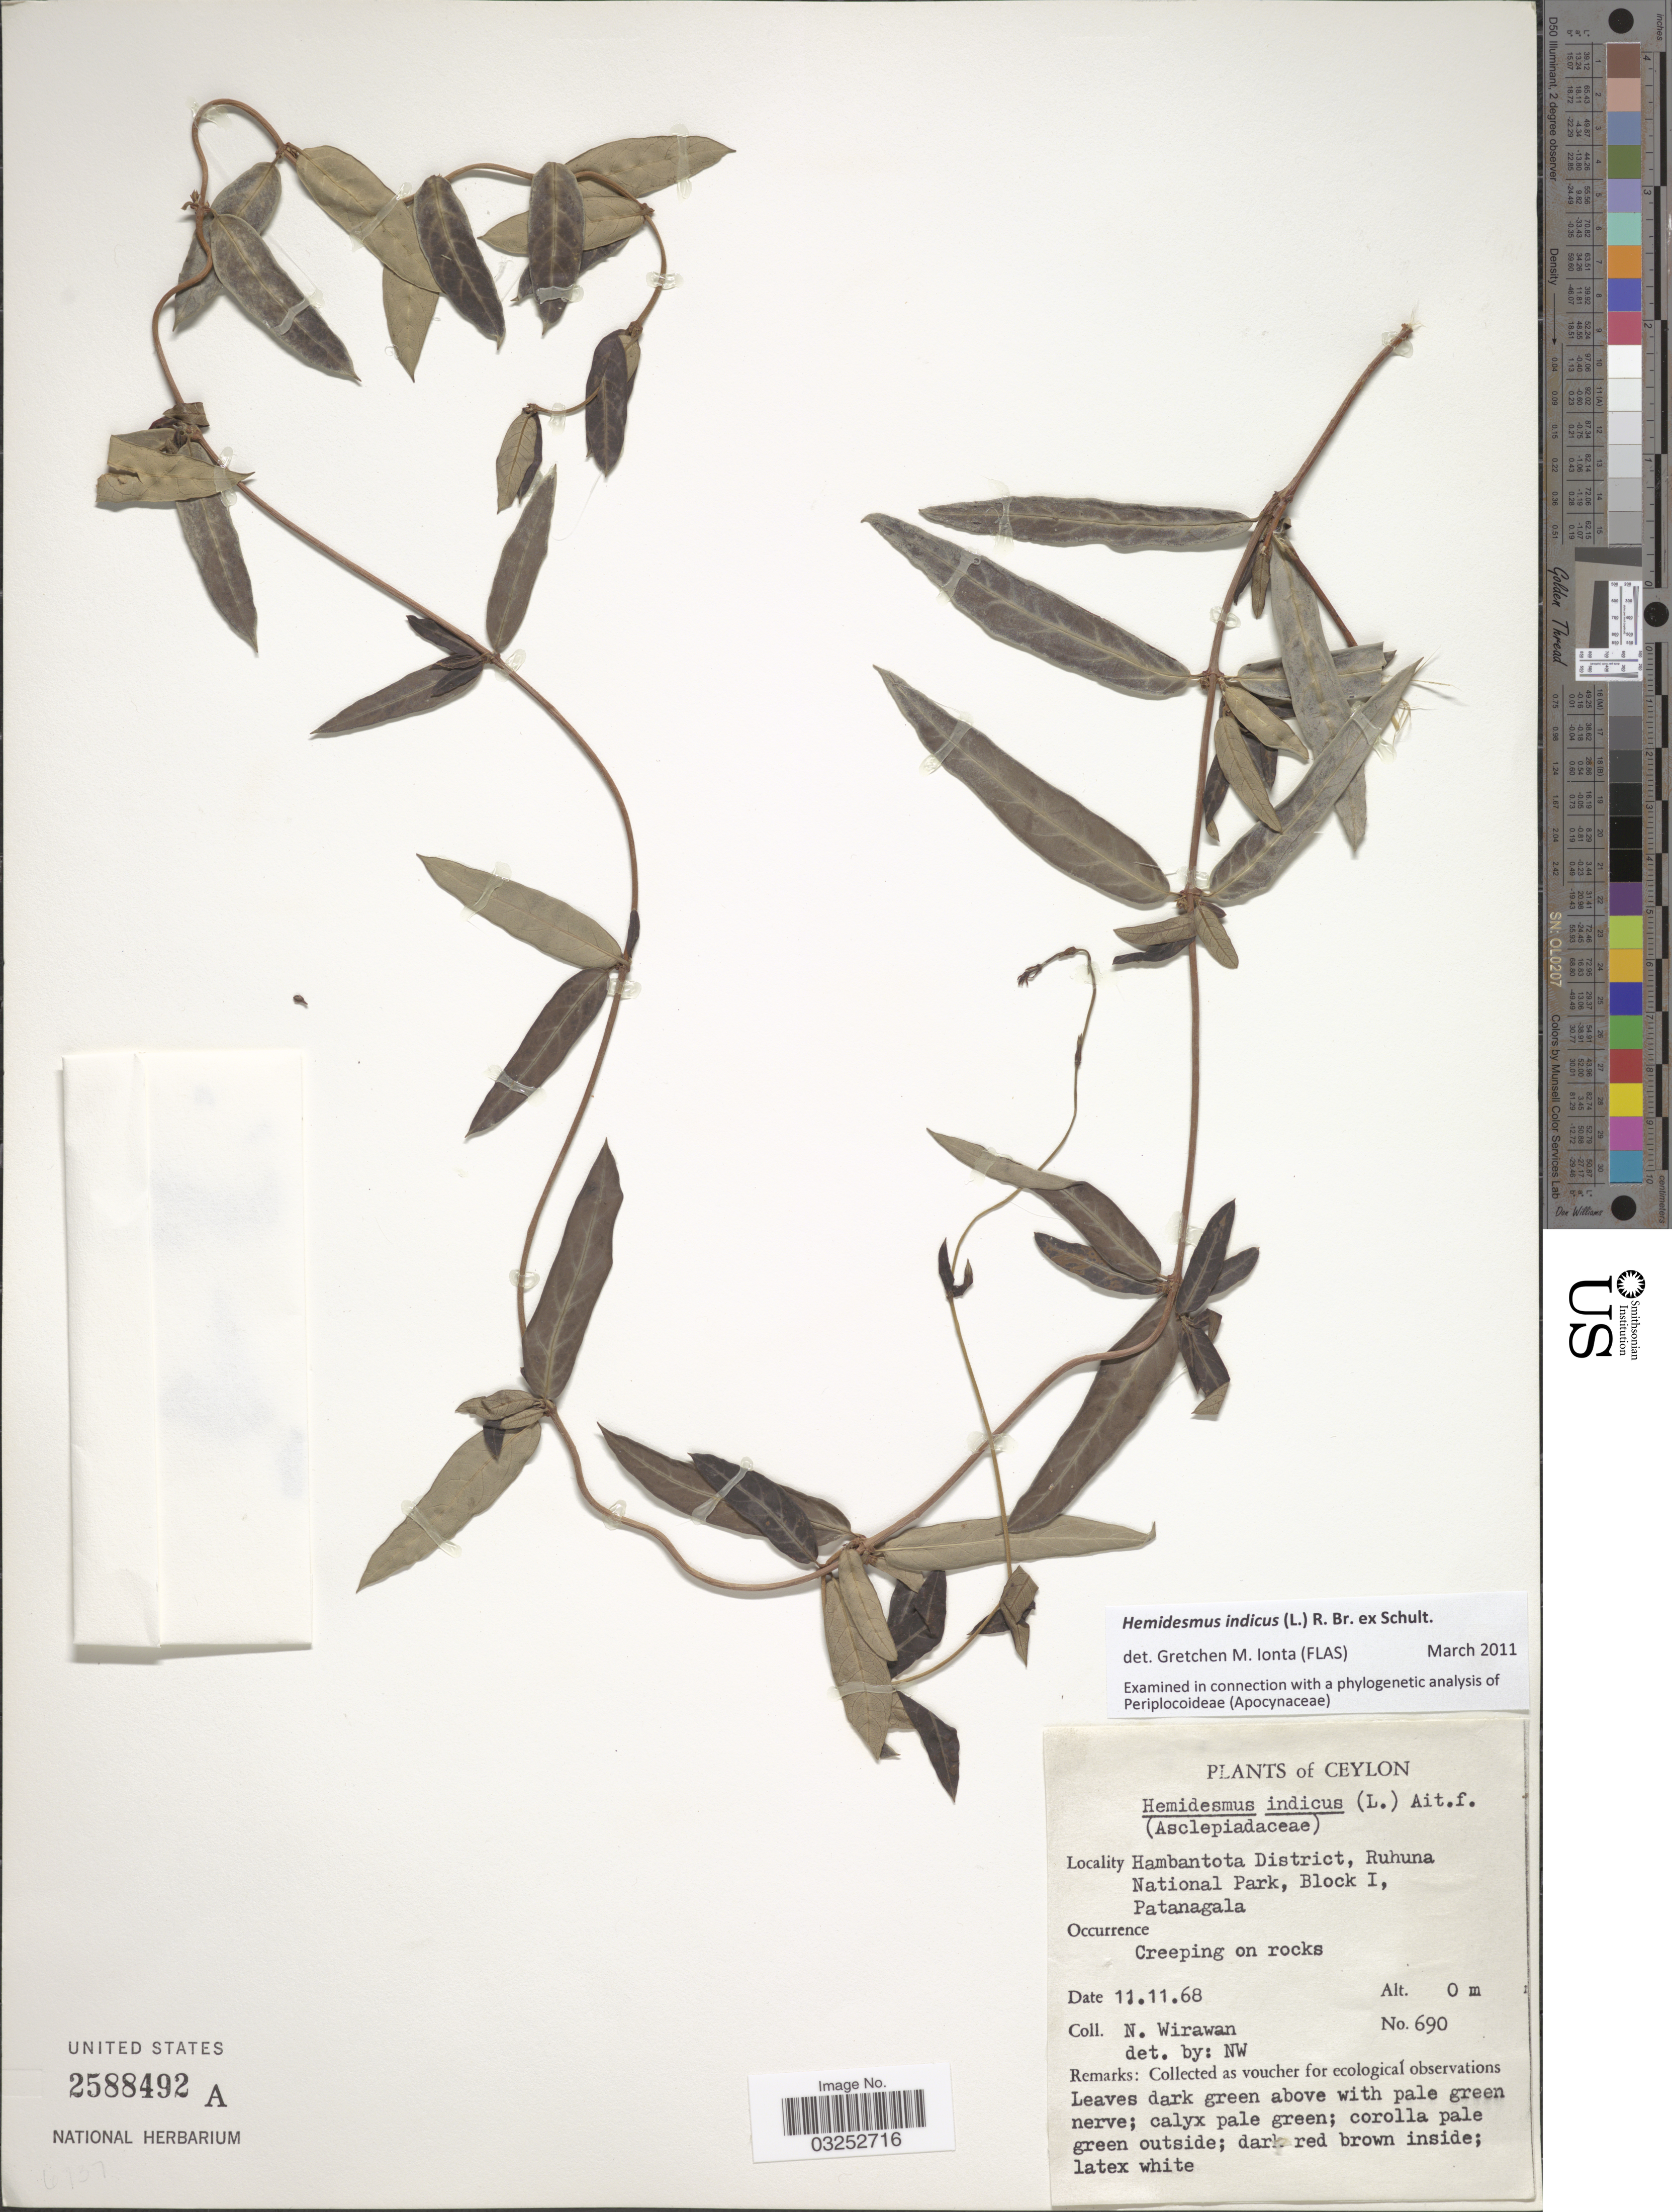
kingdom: Plantae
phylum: Tracheophyta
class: Magnoliopsida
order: Gentianales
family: Apocynaceae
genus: Hemidesmus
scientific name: Hemidesmus indicus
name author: (L.) R. Br. ex Schult.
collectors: N. Wirawan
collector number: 690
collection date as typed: Transcribed d/m/y: 11/11/68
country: Sri Lanka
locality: Ceylon, Hambantota District, Ruhuna National Park, Block I, Patanagala.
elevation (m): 0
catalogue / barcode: US 2588492A